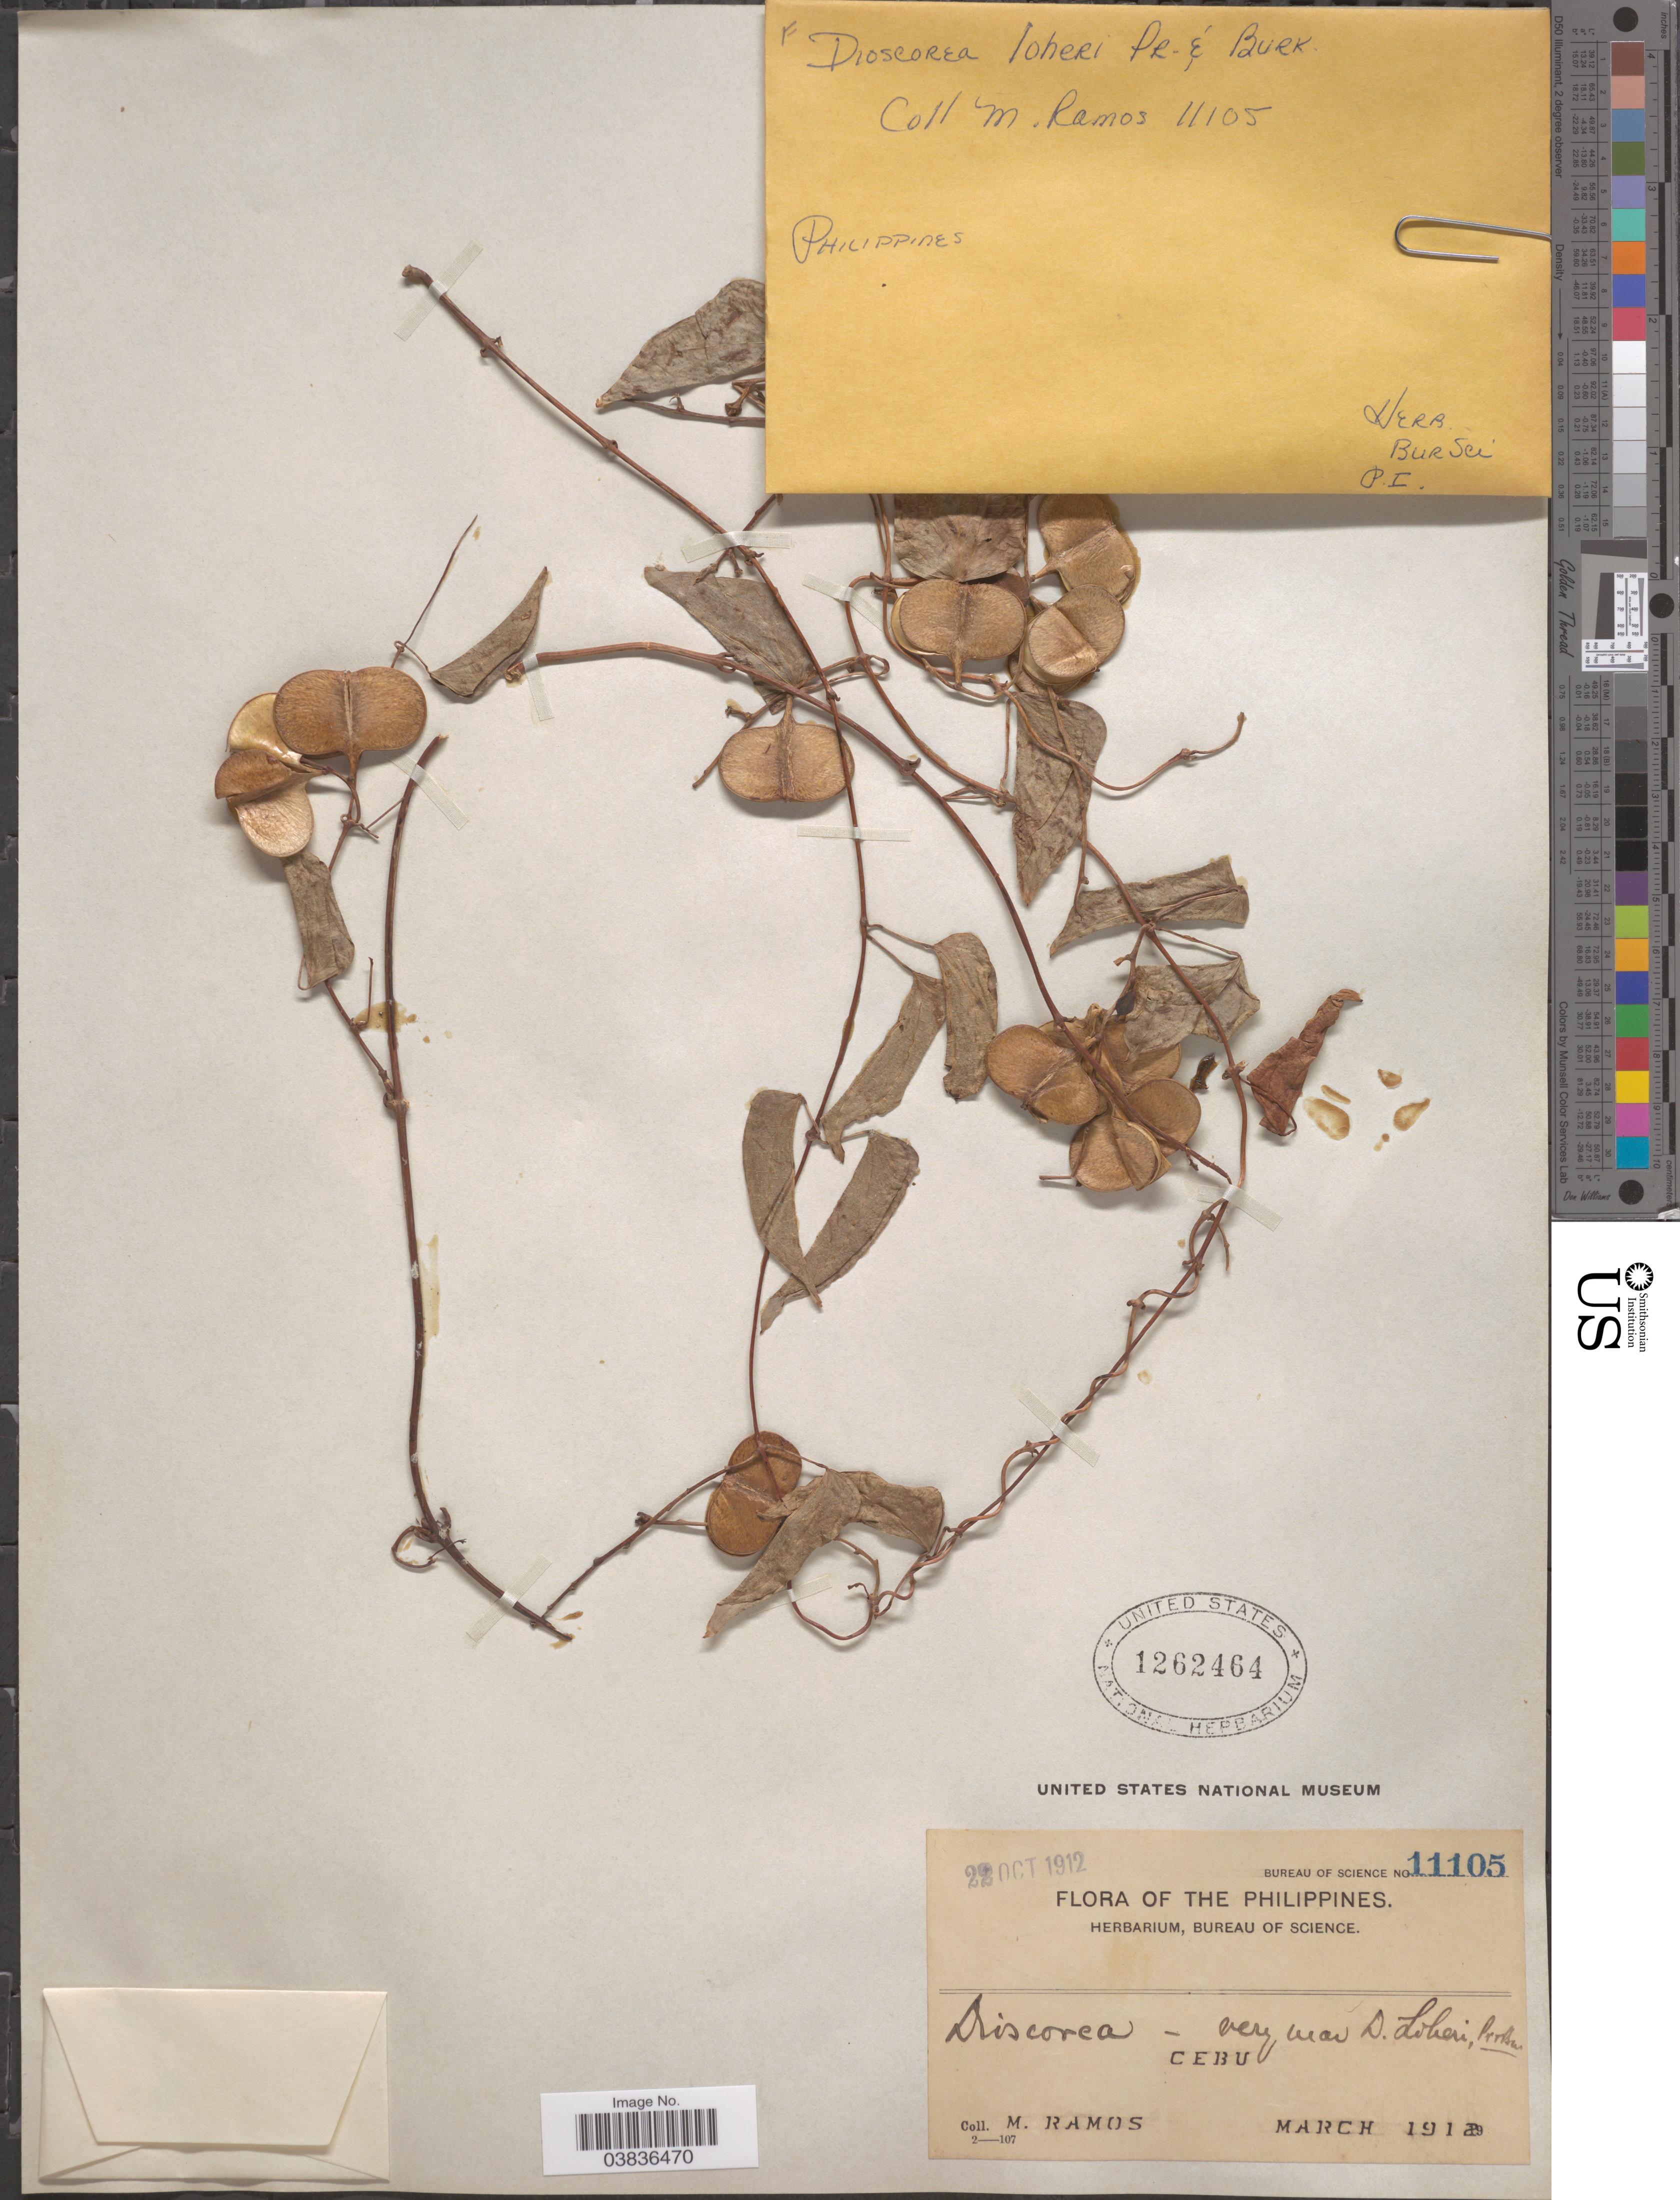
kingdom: Plantae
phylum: Tracheophyta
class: Liliopsida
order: Dioscoreales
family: Dioscoreaceae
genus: Dioscorea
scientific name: Dioscorea loheri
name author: Prain & Burkill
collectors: M. Ramos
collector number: Bureau of Science 11105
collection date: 1912-03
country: Philippines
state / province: Central Visayas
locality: Cebu.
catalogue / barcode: US 1262464